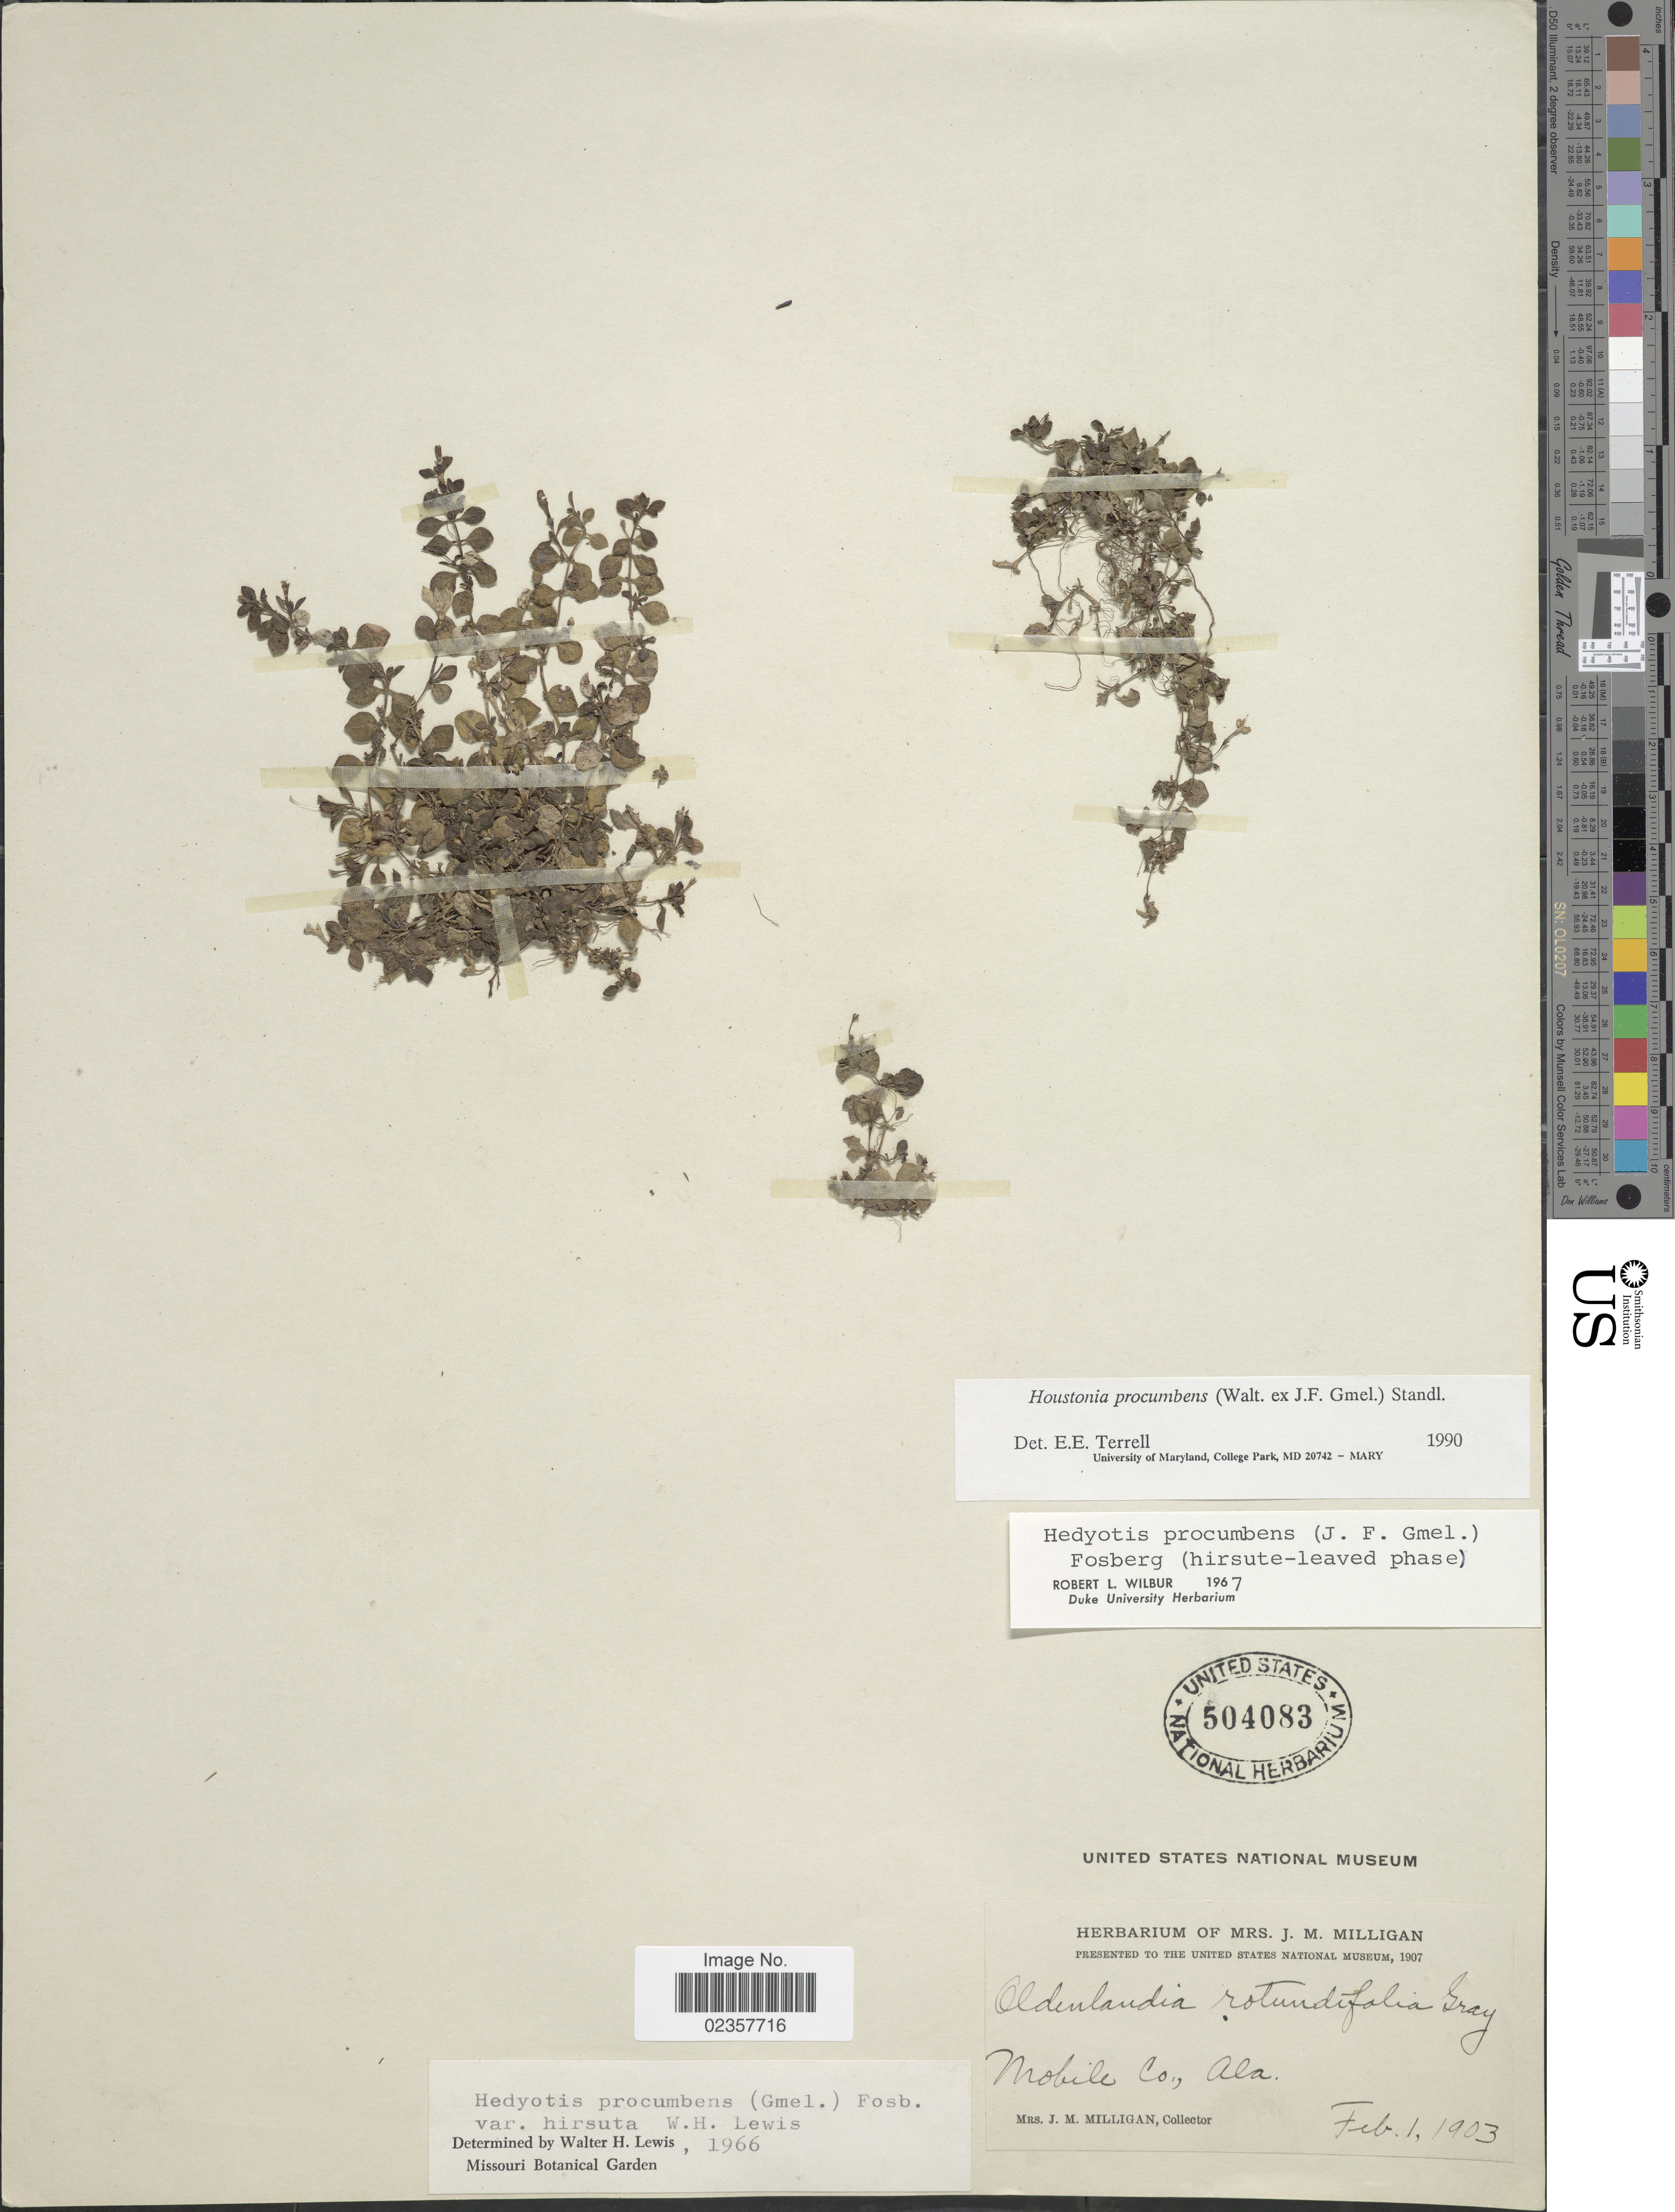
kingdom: Plantae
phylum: Tracheophyta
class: Magnoliopsida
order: Gentianales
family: Rubiaceae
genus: Houstonia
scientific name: Houstonia procumbens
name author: (Walter ex J.F. Gmel.) Standl.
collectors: J. M. Milligan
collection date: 1903-02-01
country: United States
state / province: Alabama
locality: Mobile Co.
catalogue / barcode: US 504083